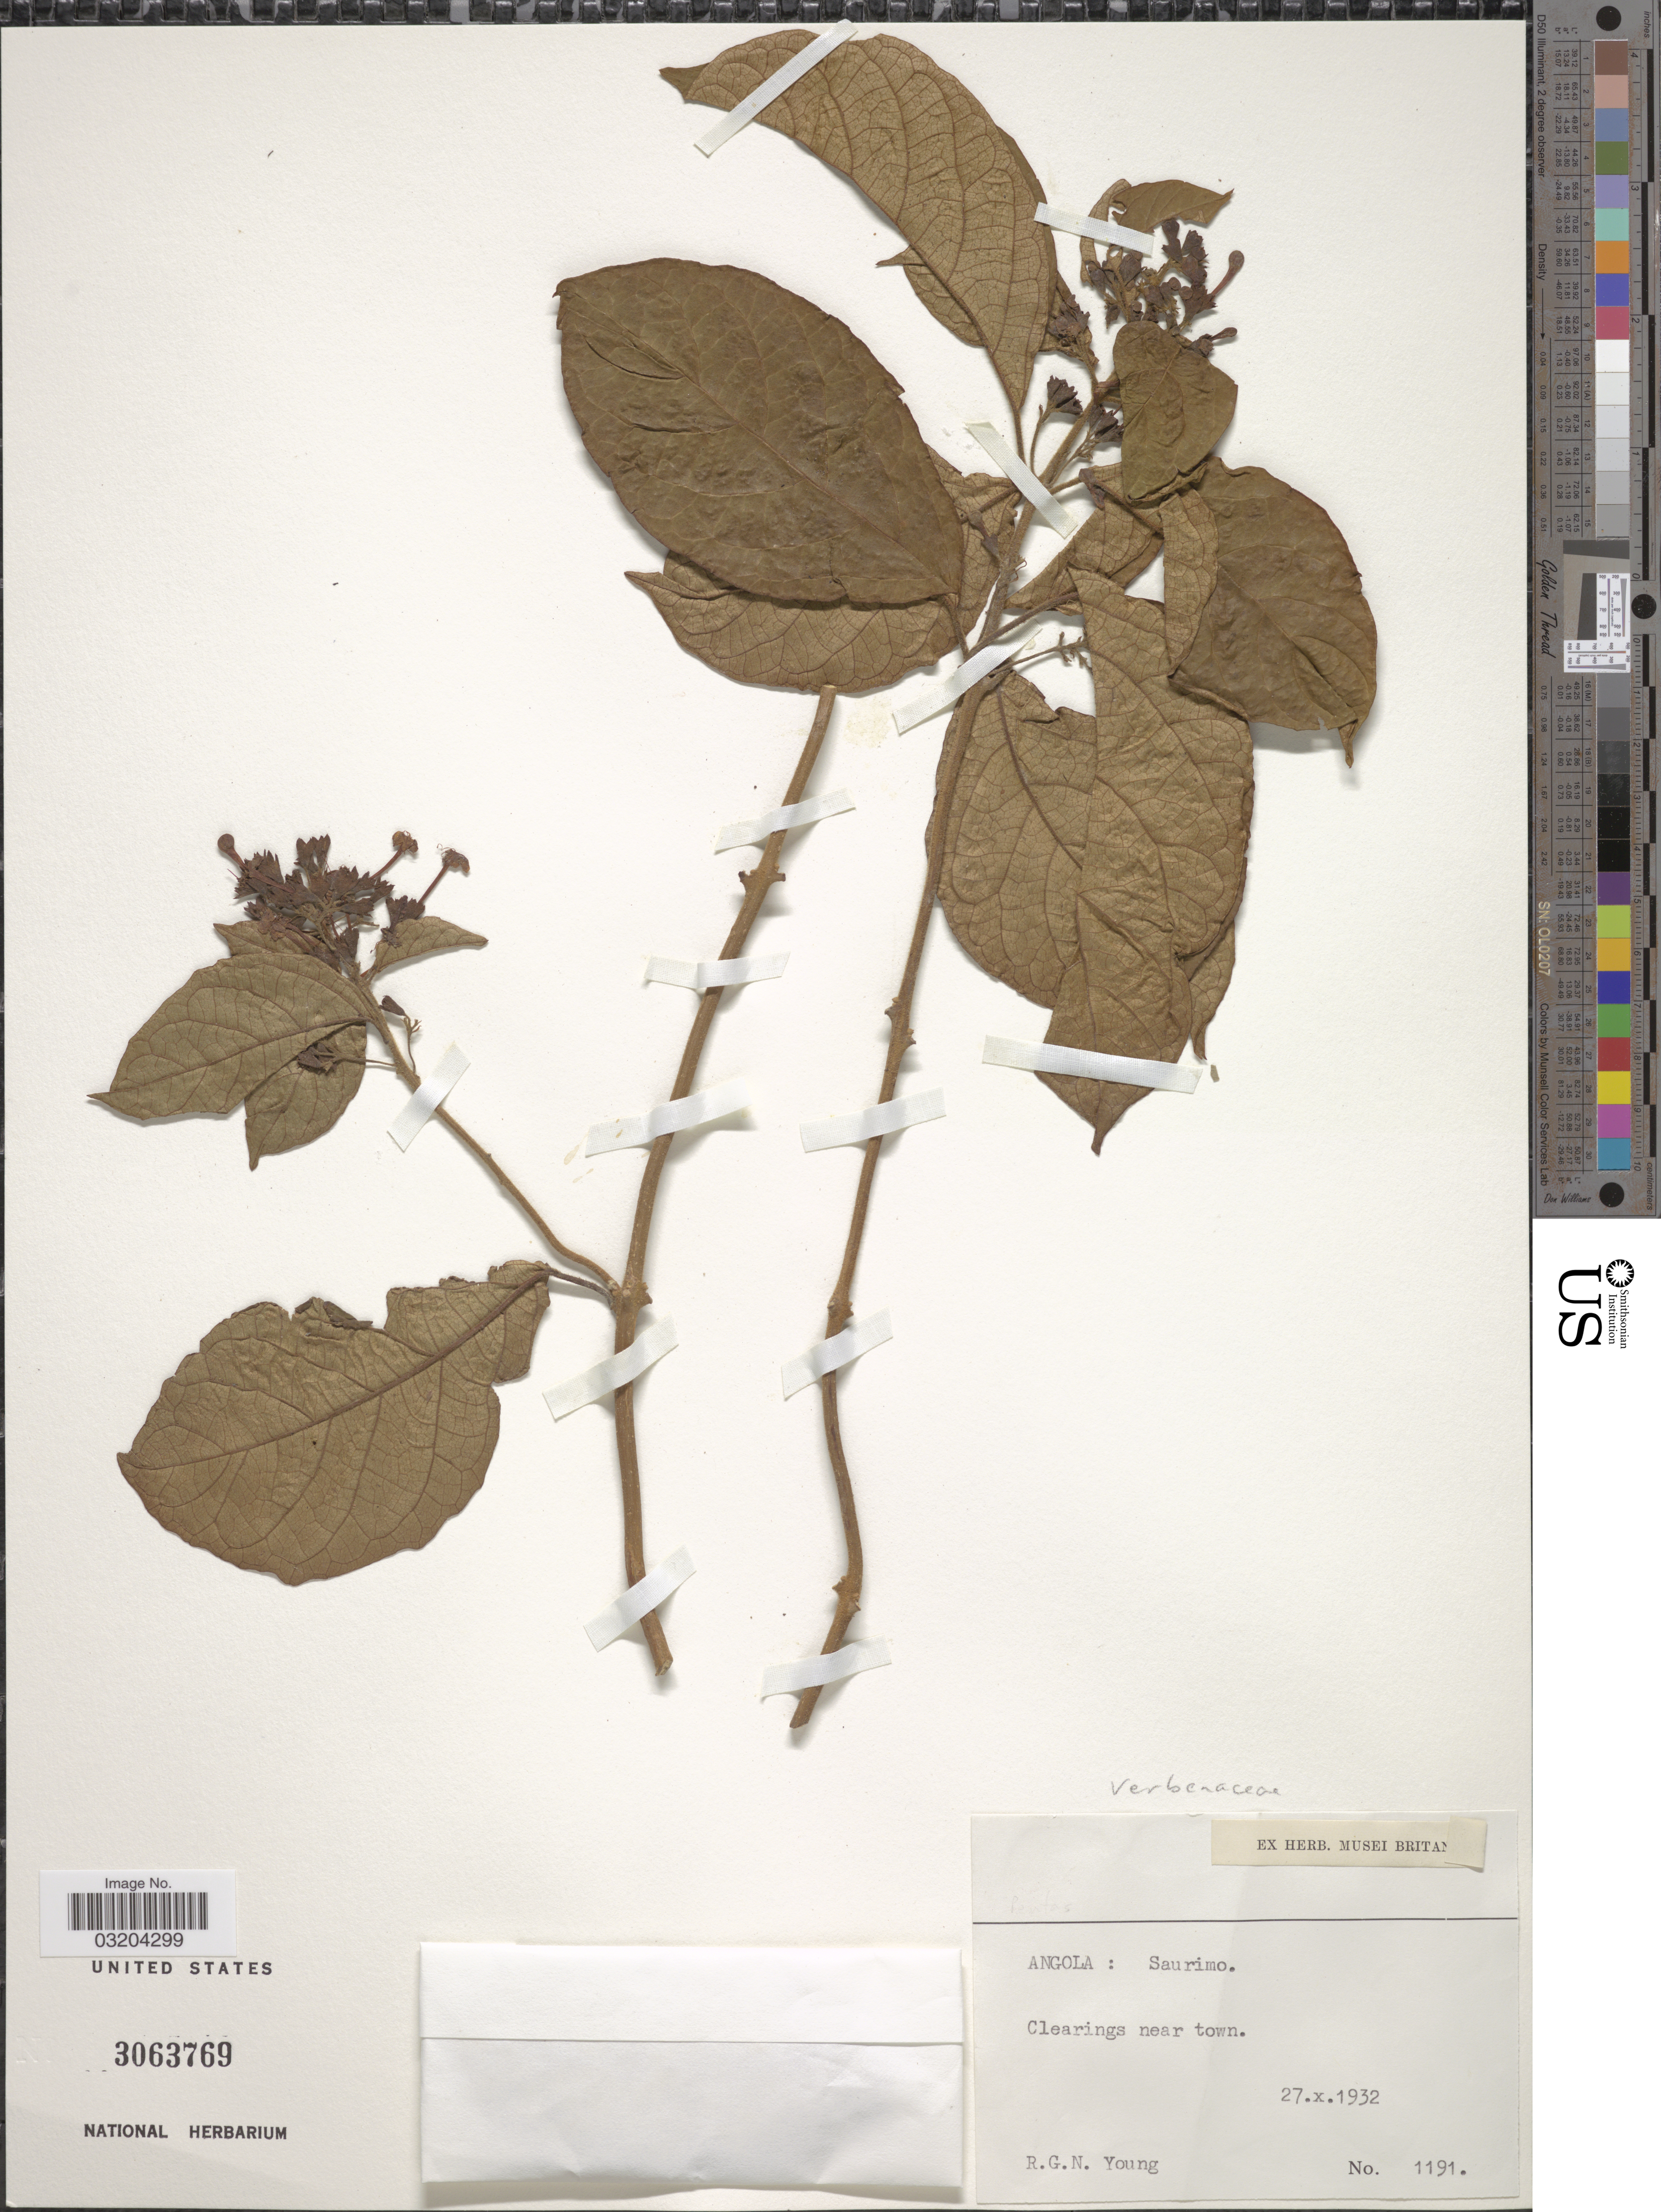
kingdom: Plantae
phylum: Tracheophyta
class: Magnoliopsida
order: Lamiales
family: Verbenaceae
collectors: R. Young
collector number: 1191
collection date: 1932-10-27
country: Angola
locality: Saurimo.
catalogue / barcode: US 3063769